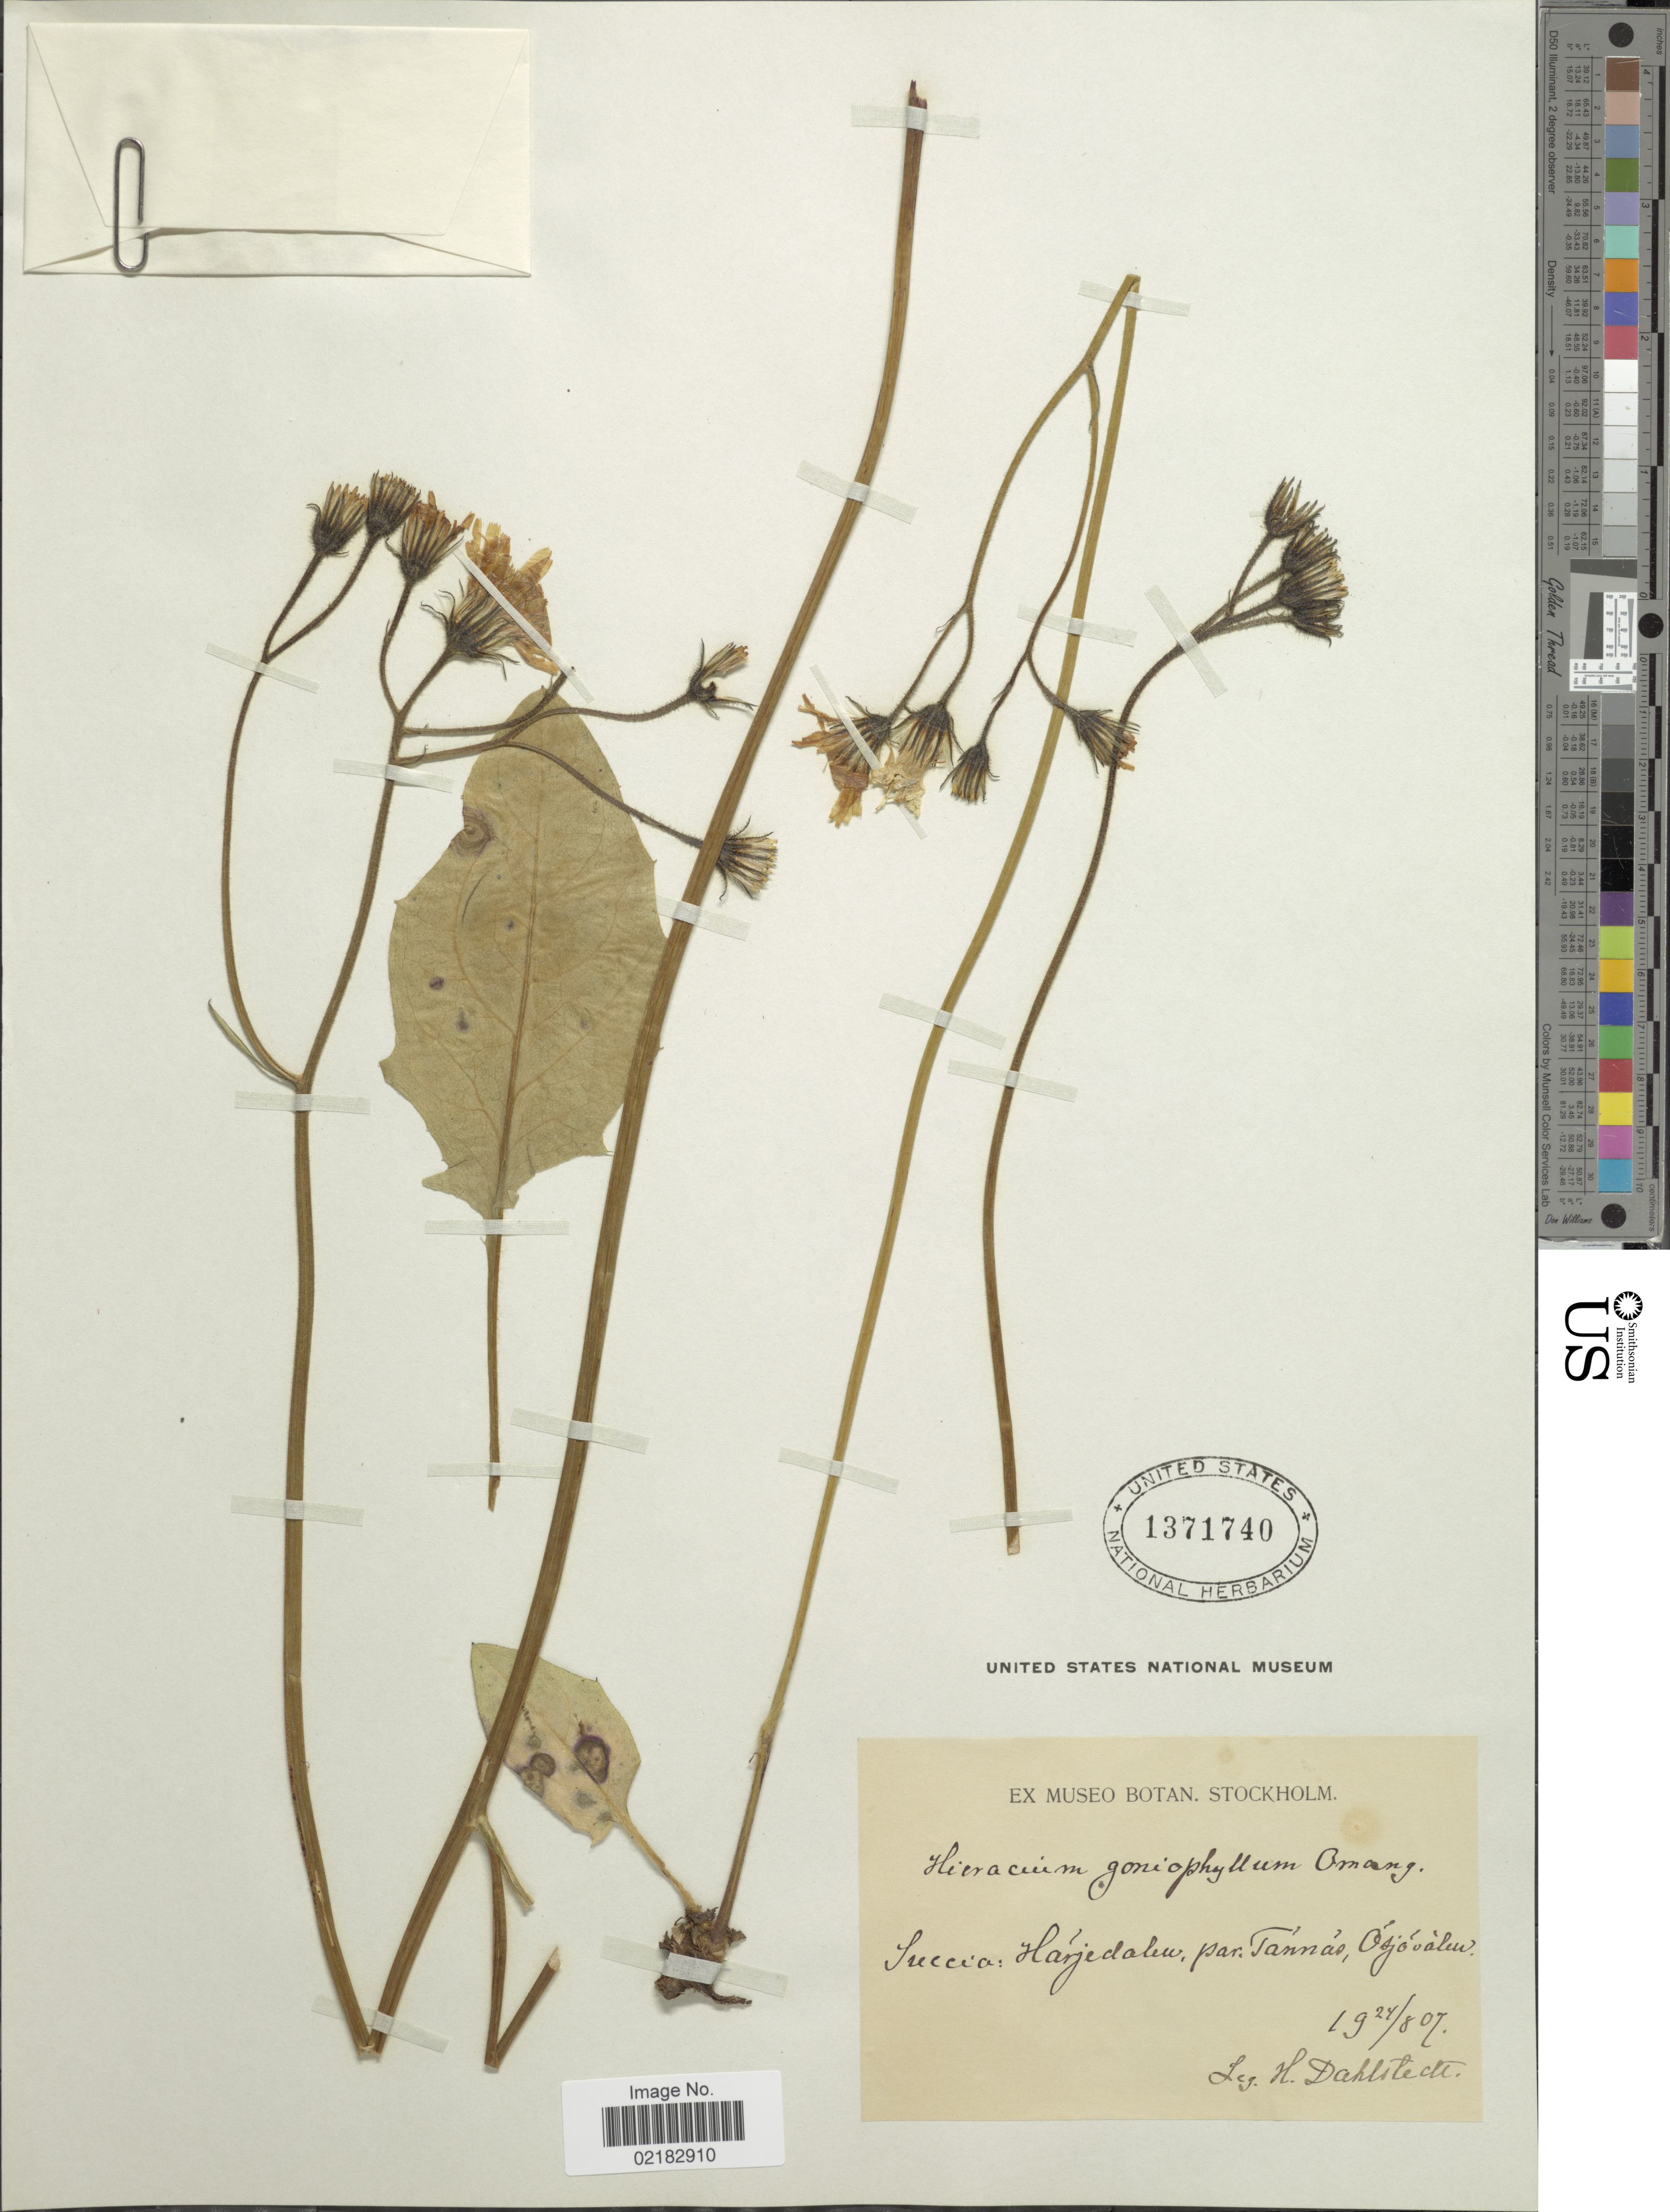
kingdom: Plantae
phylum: Tracheophyta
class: Magnoliopsida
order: Asterales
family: Asteraceae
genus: Hieracium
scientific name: Hieracium goniophyllum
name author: Omang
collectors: H. G. Dahlstedt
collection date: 1907-08-24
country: Sweden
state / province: Jämtland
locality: Suecia:Harjedalen. par: Tannas, Osjovalen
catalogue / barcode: US 1371740